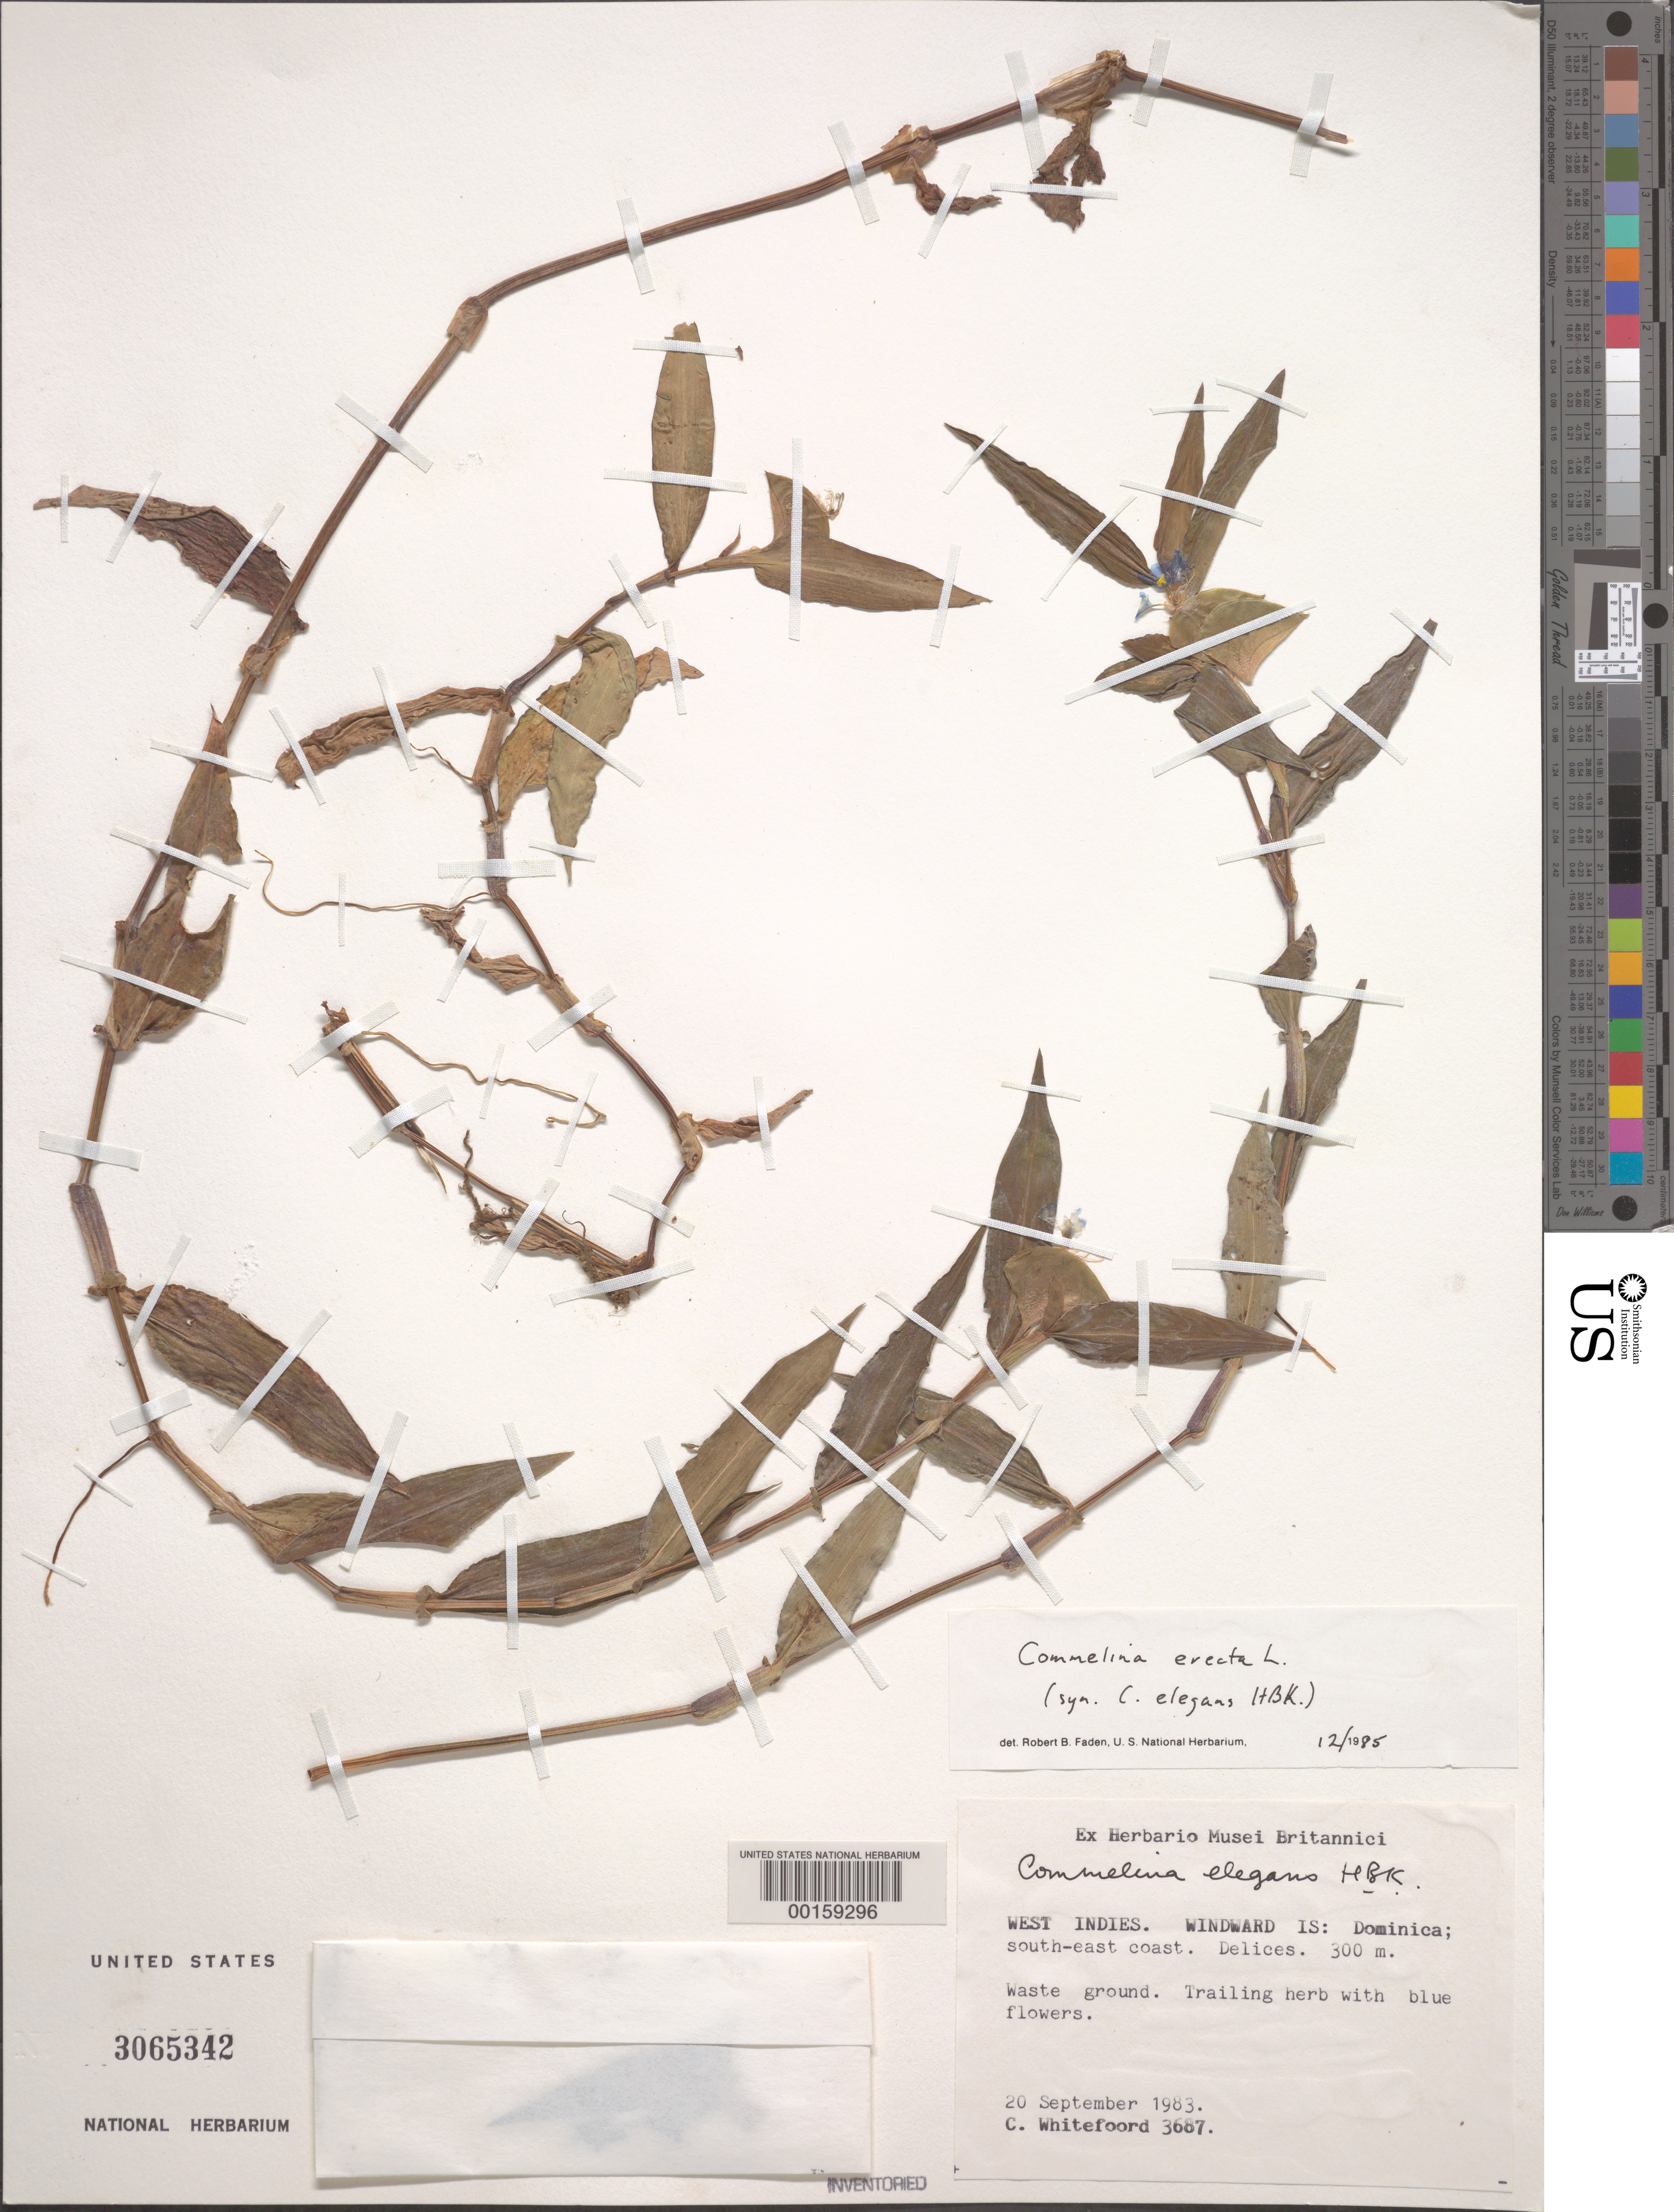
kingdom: Plantae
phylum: Tracheophyta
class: Liliopsida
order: Commelinales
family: Commelinaceae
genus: Commelina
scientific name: Commelina erecta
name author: L.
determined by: Faden, Robert B., (US), Smithsonian Institution - National Museum of Natural History (UNITED STATES)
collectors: C. Whitefoord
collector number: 3687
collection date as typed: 20 Sep 1983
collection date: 1983-09-20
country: Dominica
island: Dominica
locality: Pelices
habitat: Waste ground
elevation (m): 300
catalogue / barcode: US 3065342